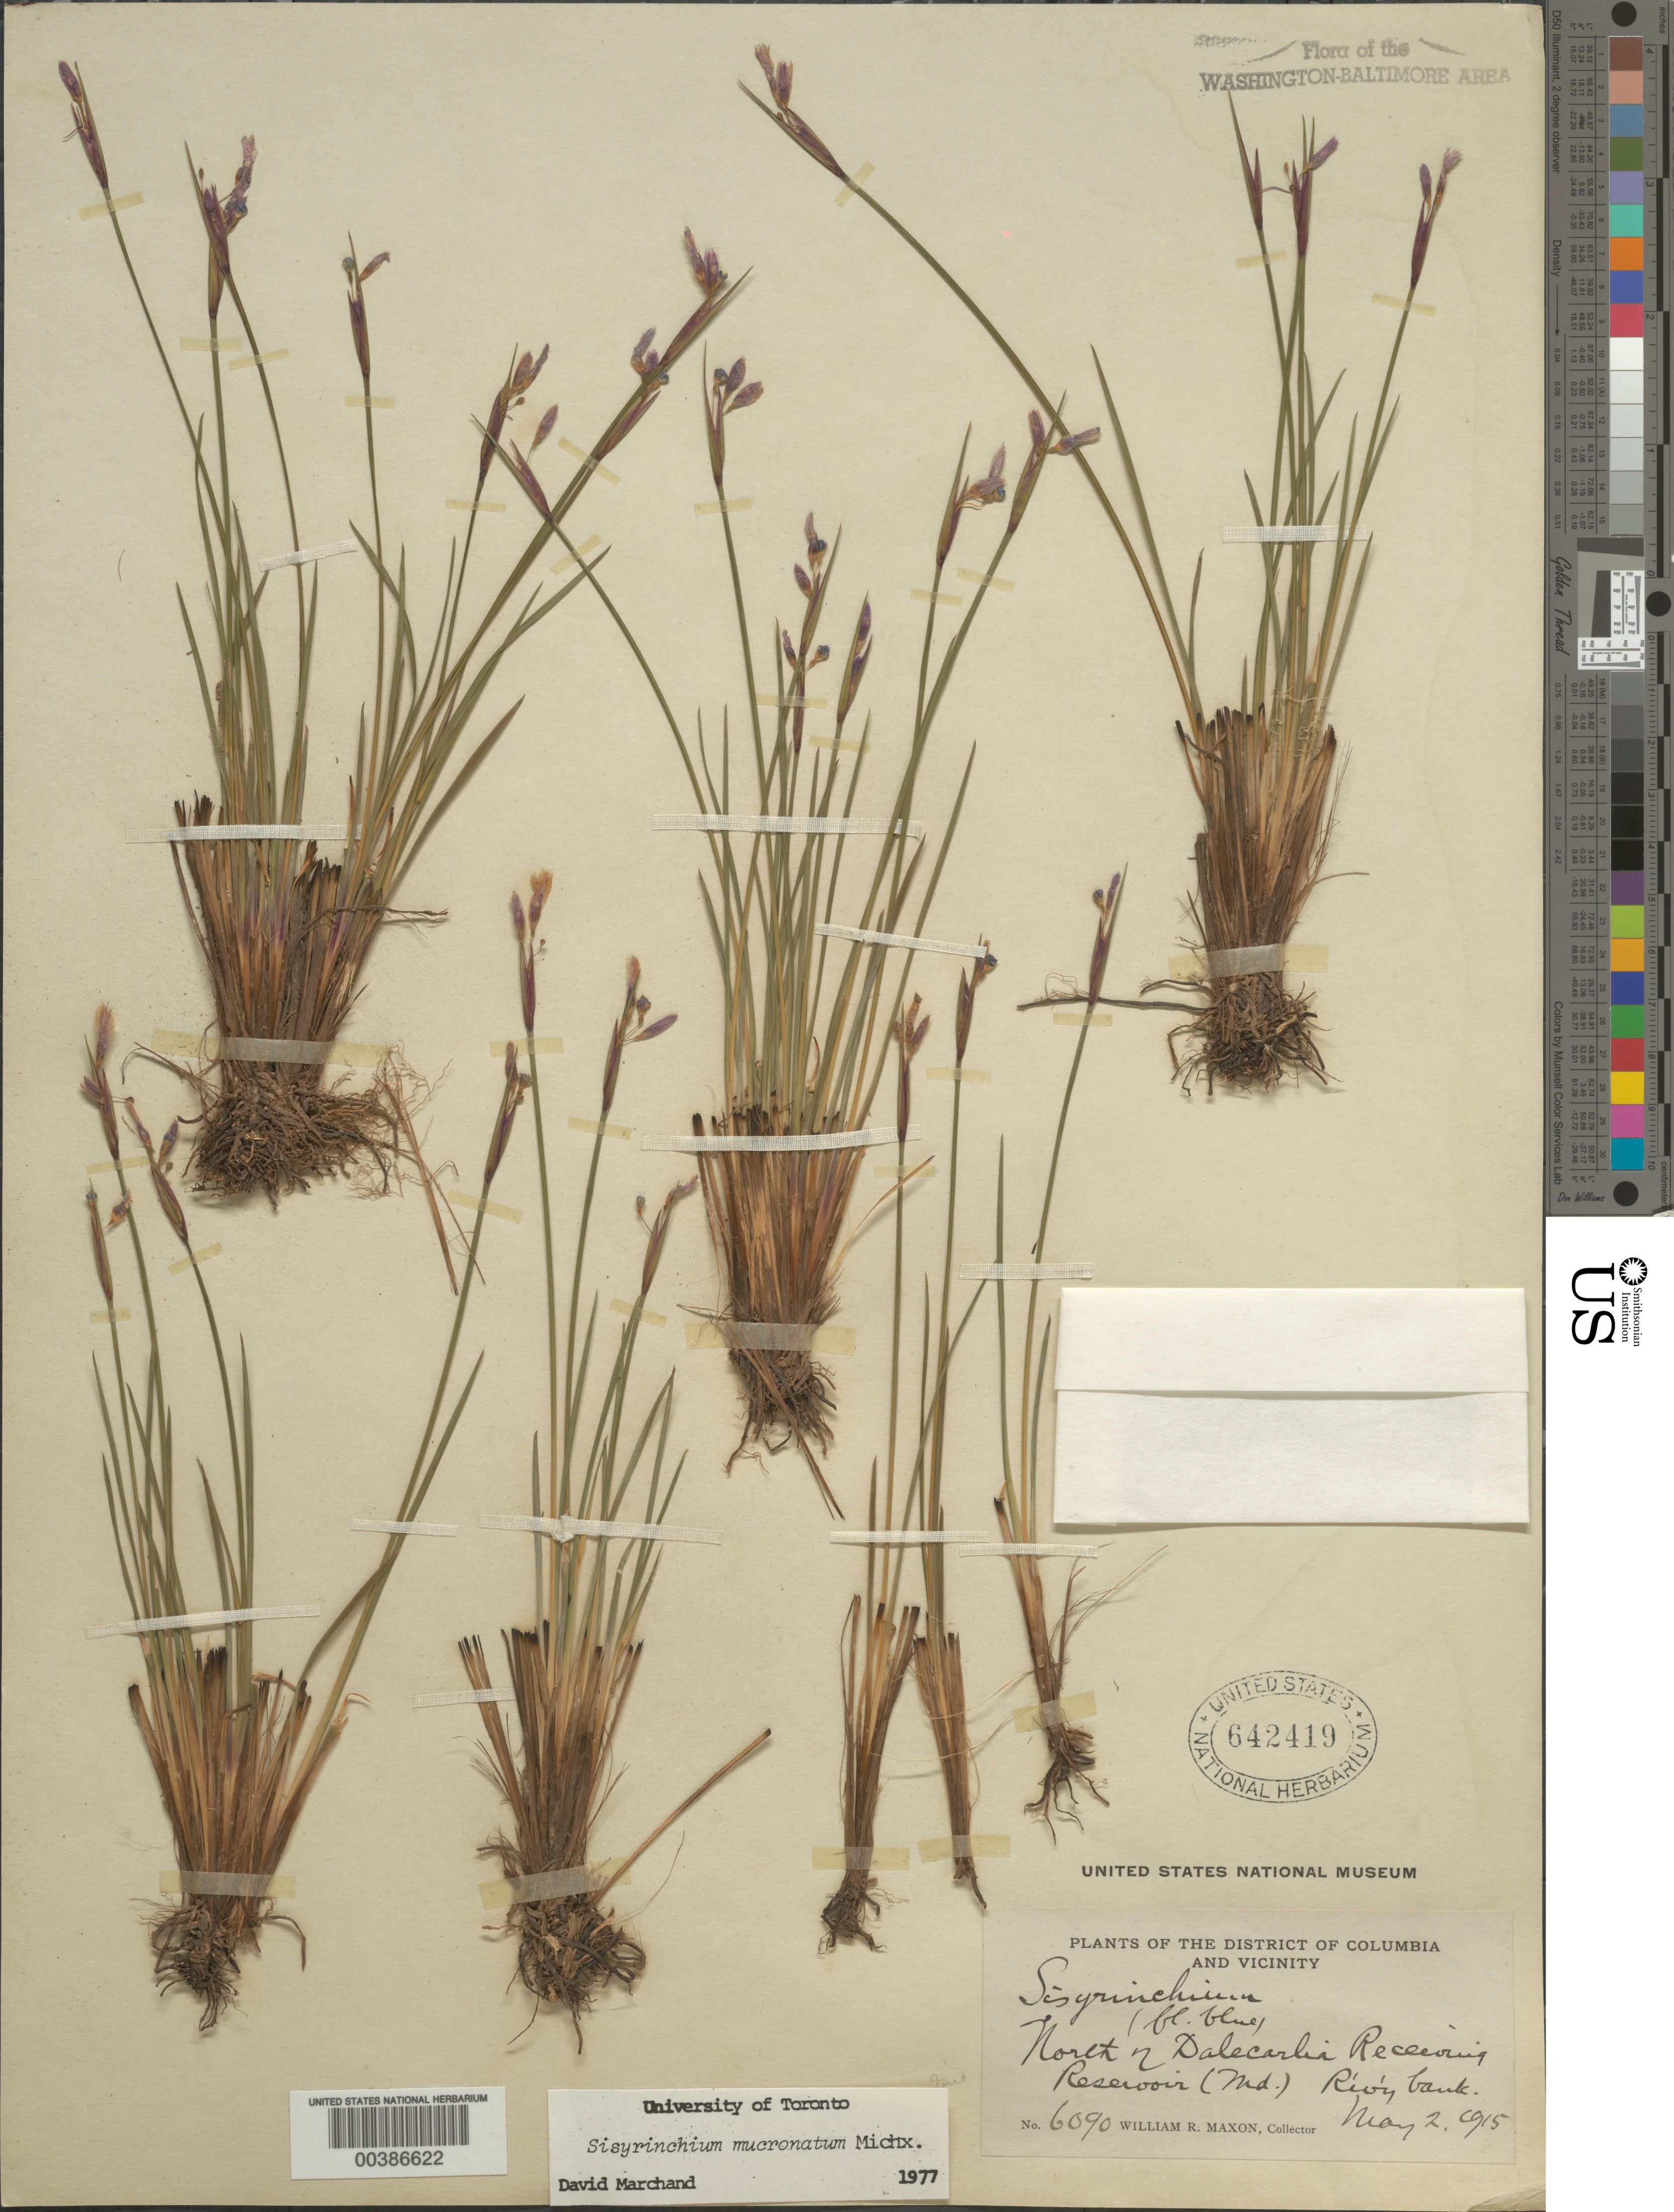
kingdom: Plantae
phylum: Tracheophyta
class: Liliopsida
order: Asparagales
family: Iridaceae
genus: Sisyrinchium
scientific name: Sisyrinchium mucronatum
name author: Michx.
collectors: W. R. Maxon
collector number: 6090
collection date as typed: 02 May 1915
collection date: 1915-05-02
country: United States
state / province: Maryland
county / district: Montgomery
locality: North of Dalecarlia Reservoir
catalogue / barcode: US 642419